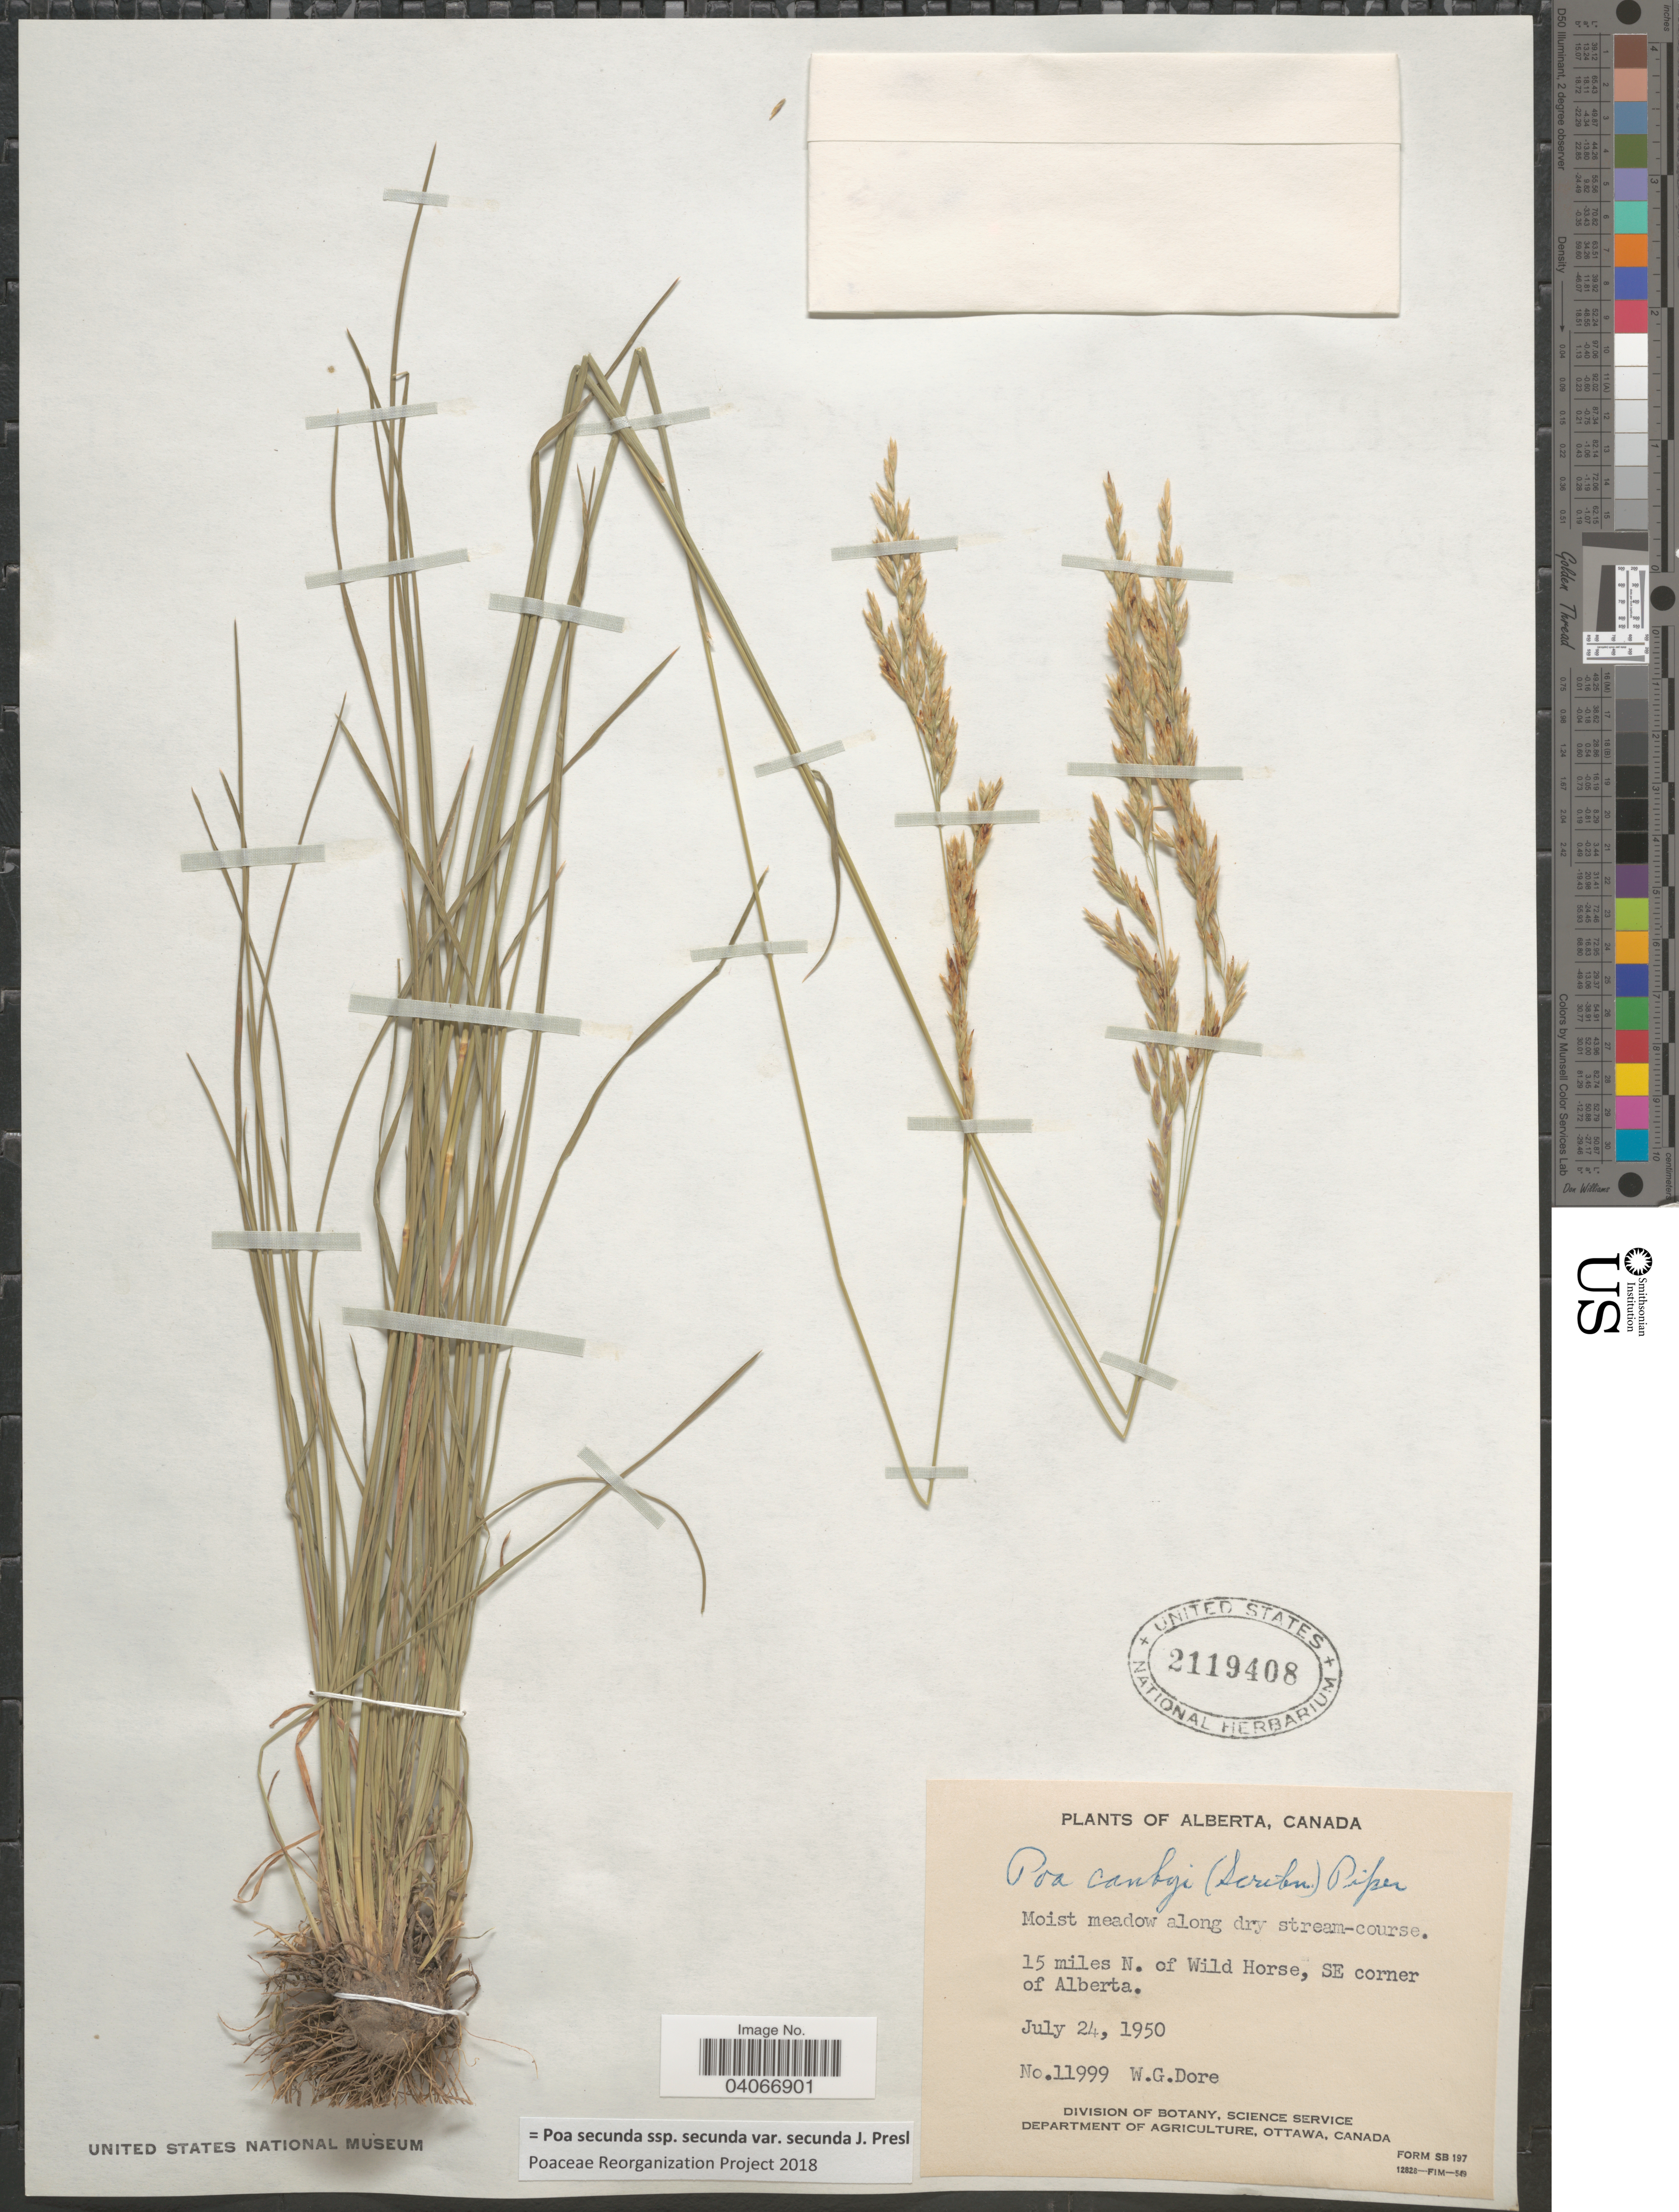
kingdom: Plantae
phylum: Tracheophyta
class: Liliopsida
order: Poales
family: Poaceae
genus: Poa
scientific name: Poa secunda subsp. secunda var. secunda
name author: J. Presl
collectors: W. Dore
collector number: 11999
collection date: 1950-07-24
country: Canada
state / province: Alberta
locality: Moist meadow along dry stream-course. 15 miles N. of Wild Horse, SE corner of Alberta.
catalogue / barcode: US 2119408